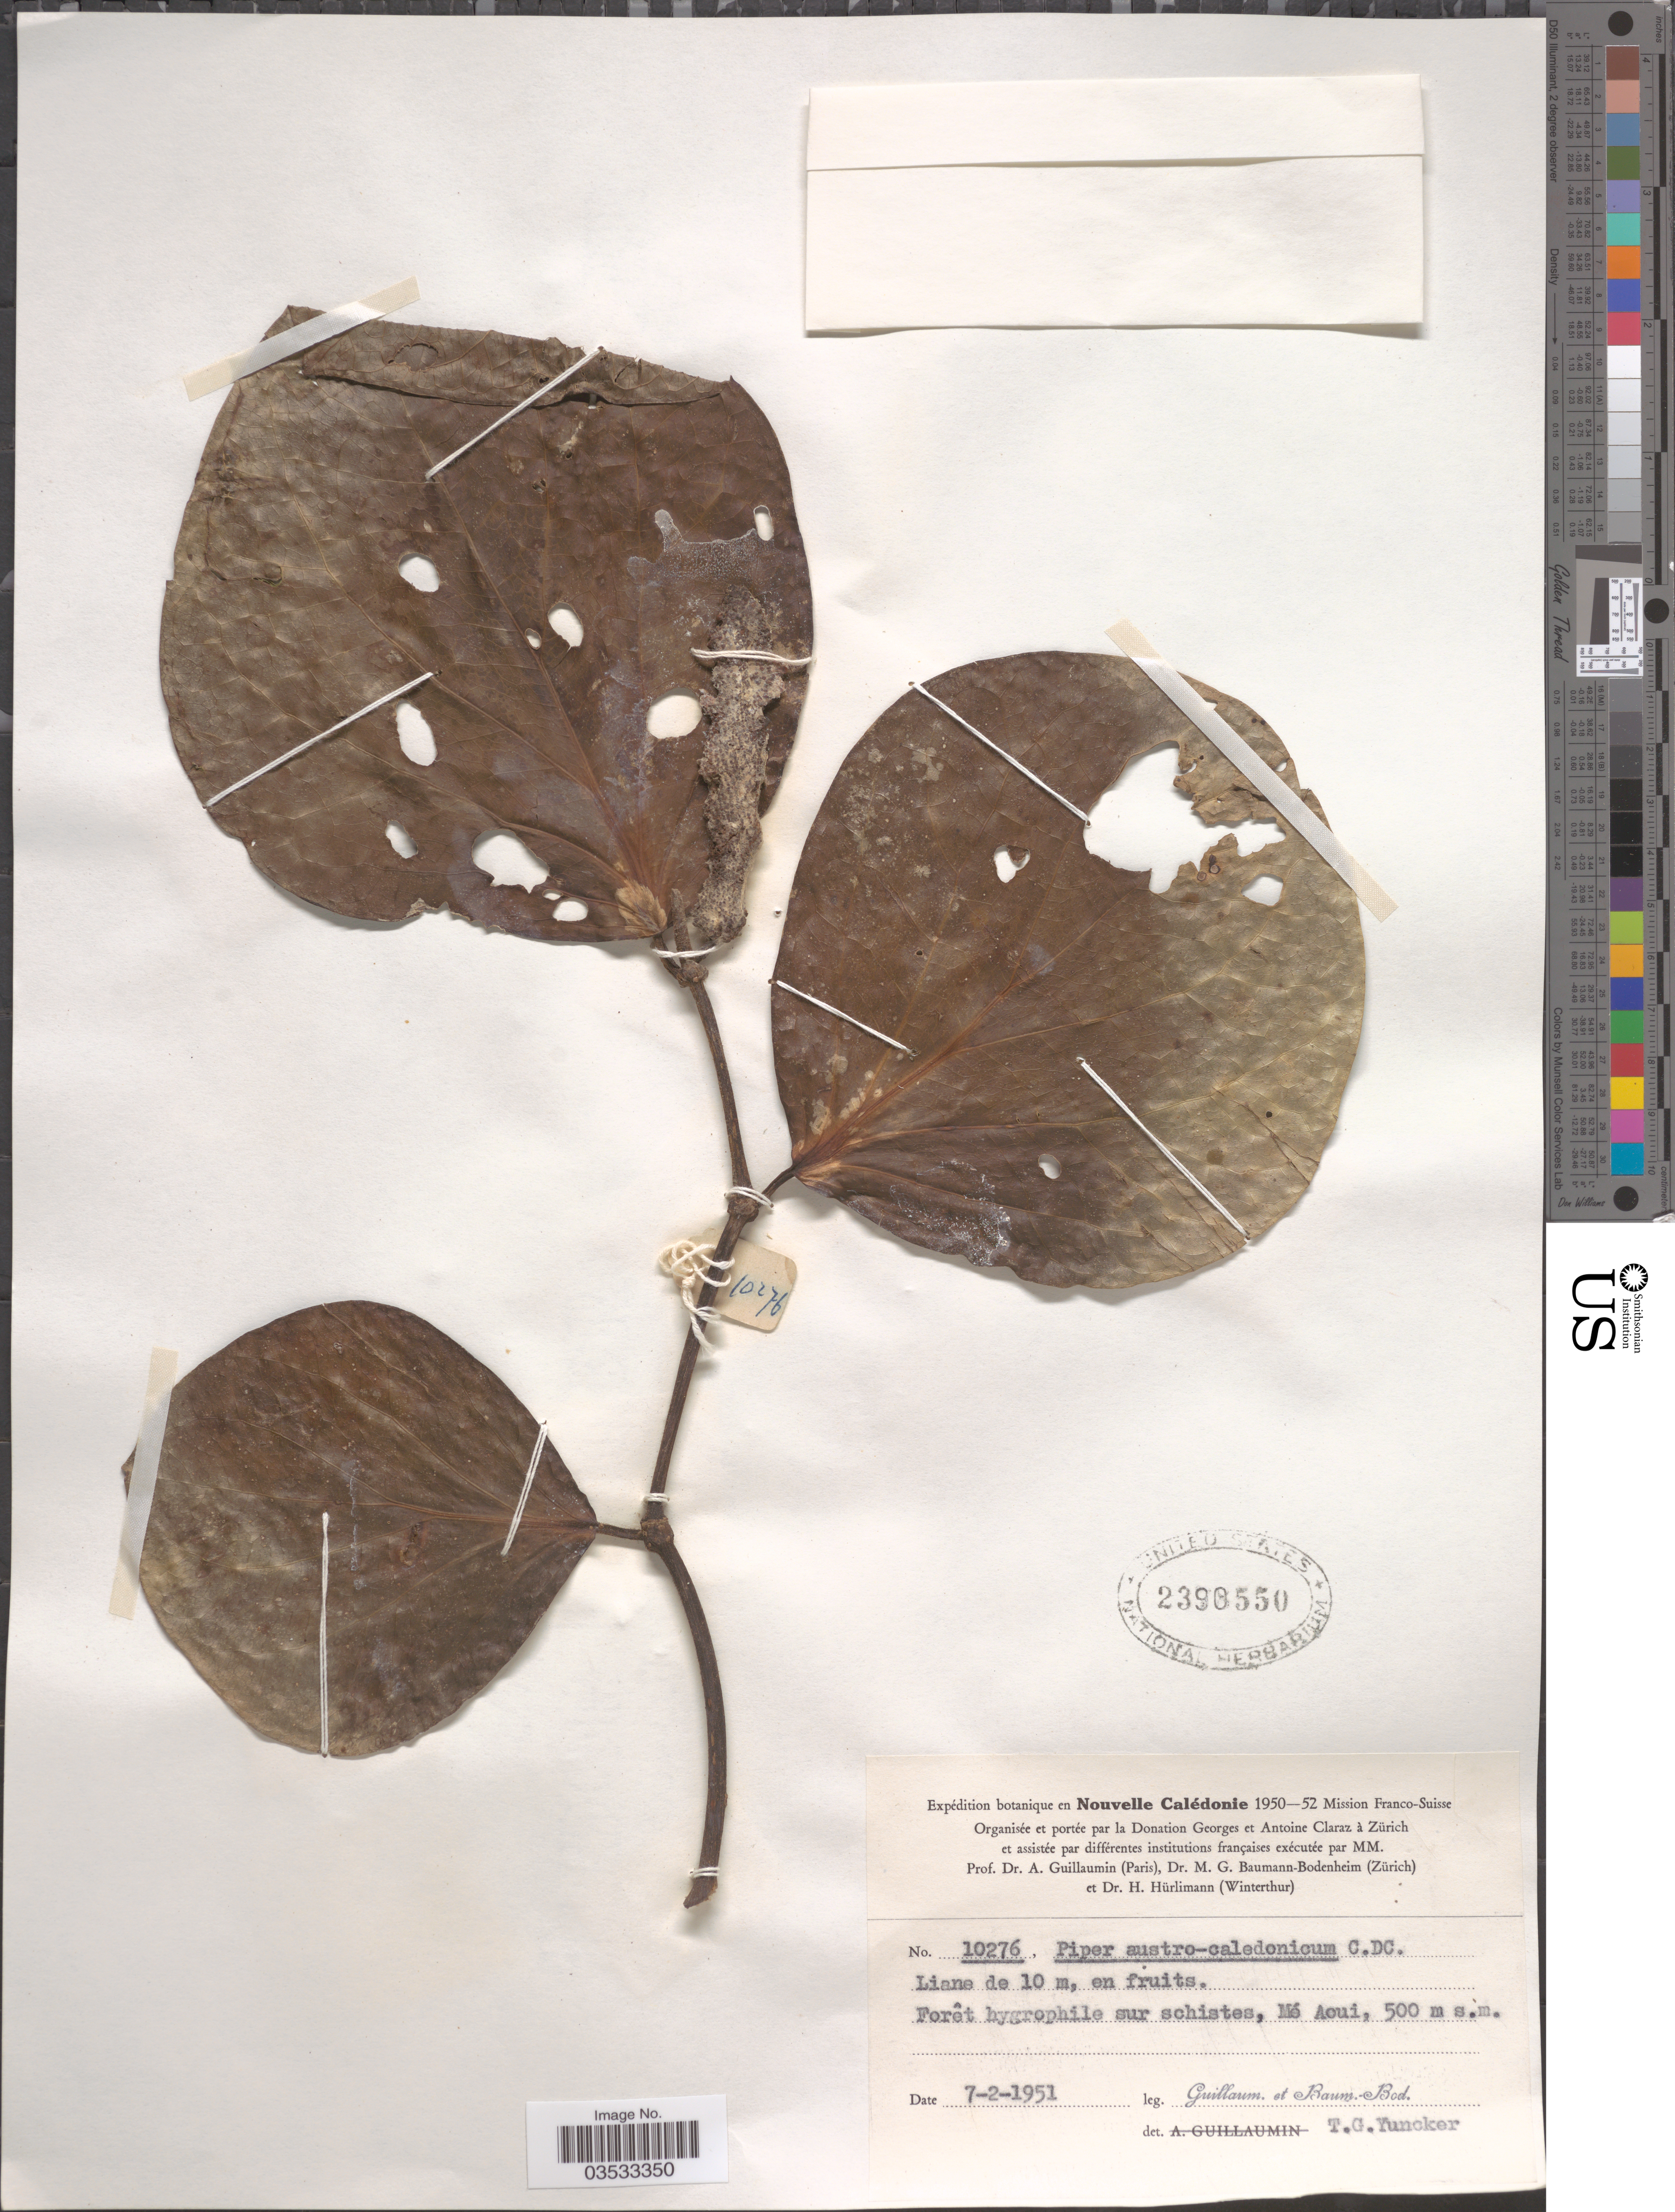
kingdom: Plantae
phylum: Tracheophyta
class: Magnoliopsida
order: Piperales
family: Piperaceae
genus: Piper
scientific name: Piper austrocaledonicum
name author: C. DC.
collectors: A. Guillaumin & M. G. Baumann-Bodenheim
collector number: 10276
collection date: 1951-02-07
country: New Caledonia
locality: Nouvelle Calédonie. Forêt hygrophile sur schistes, Mé Aoui.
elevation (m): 500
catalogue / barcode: US 2390550